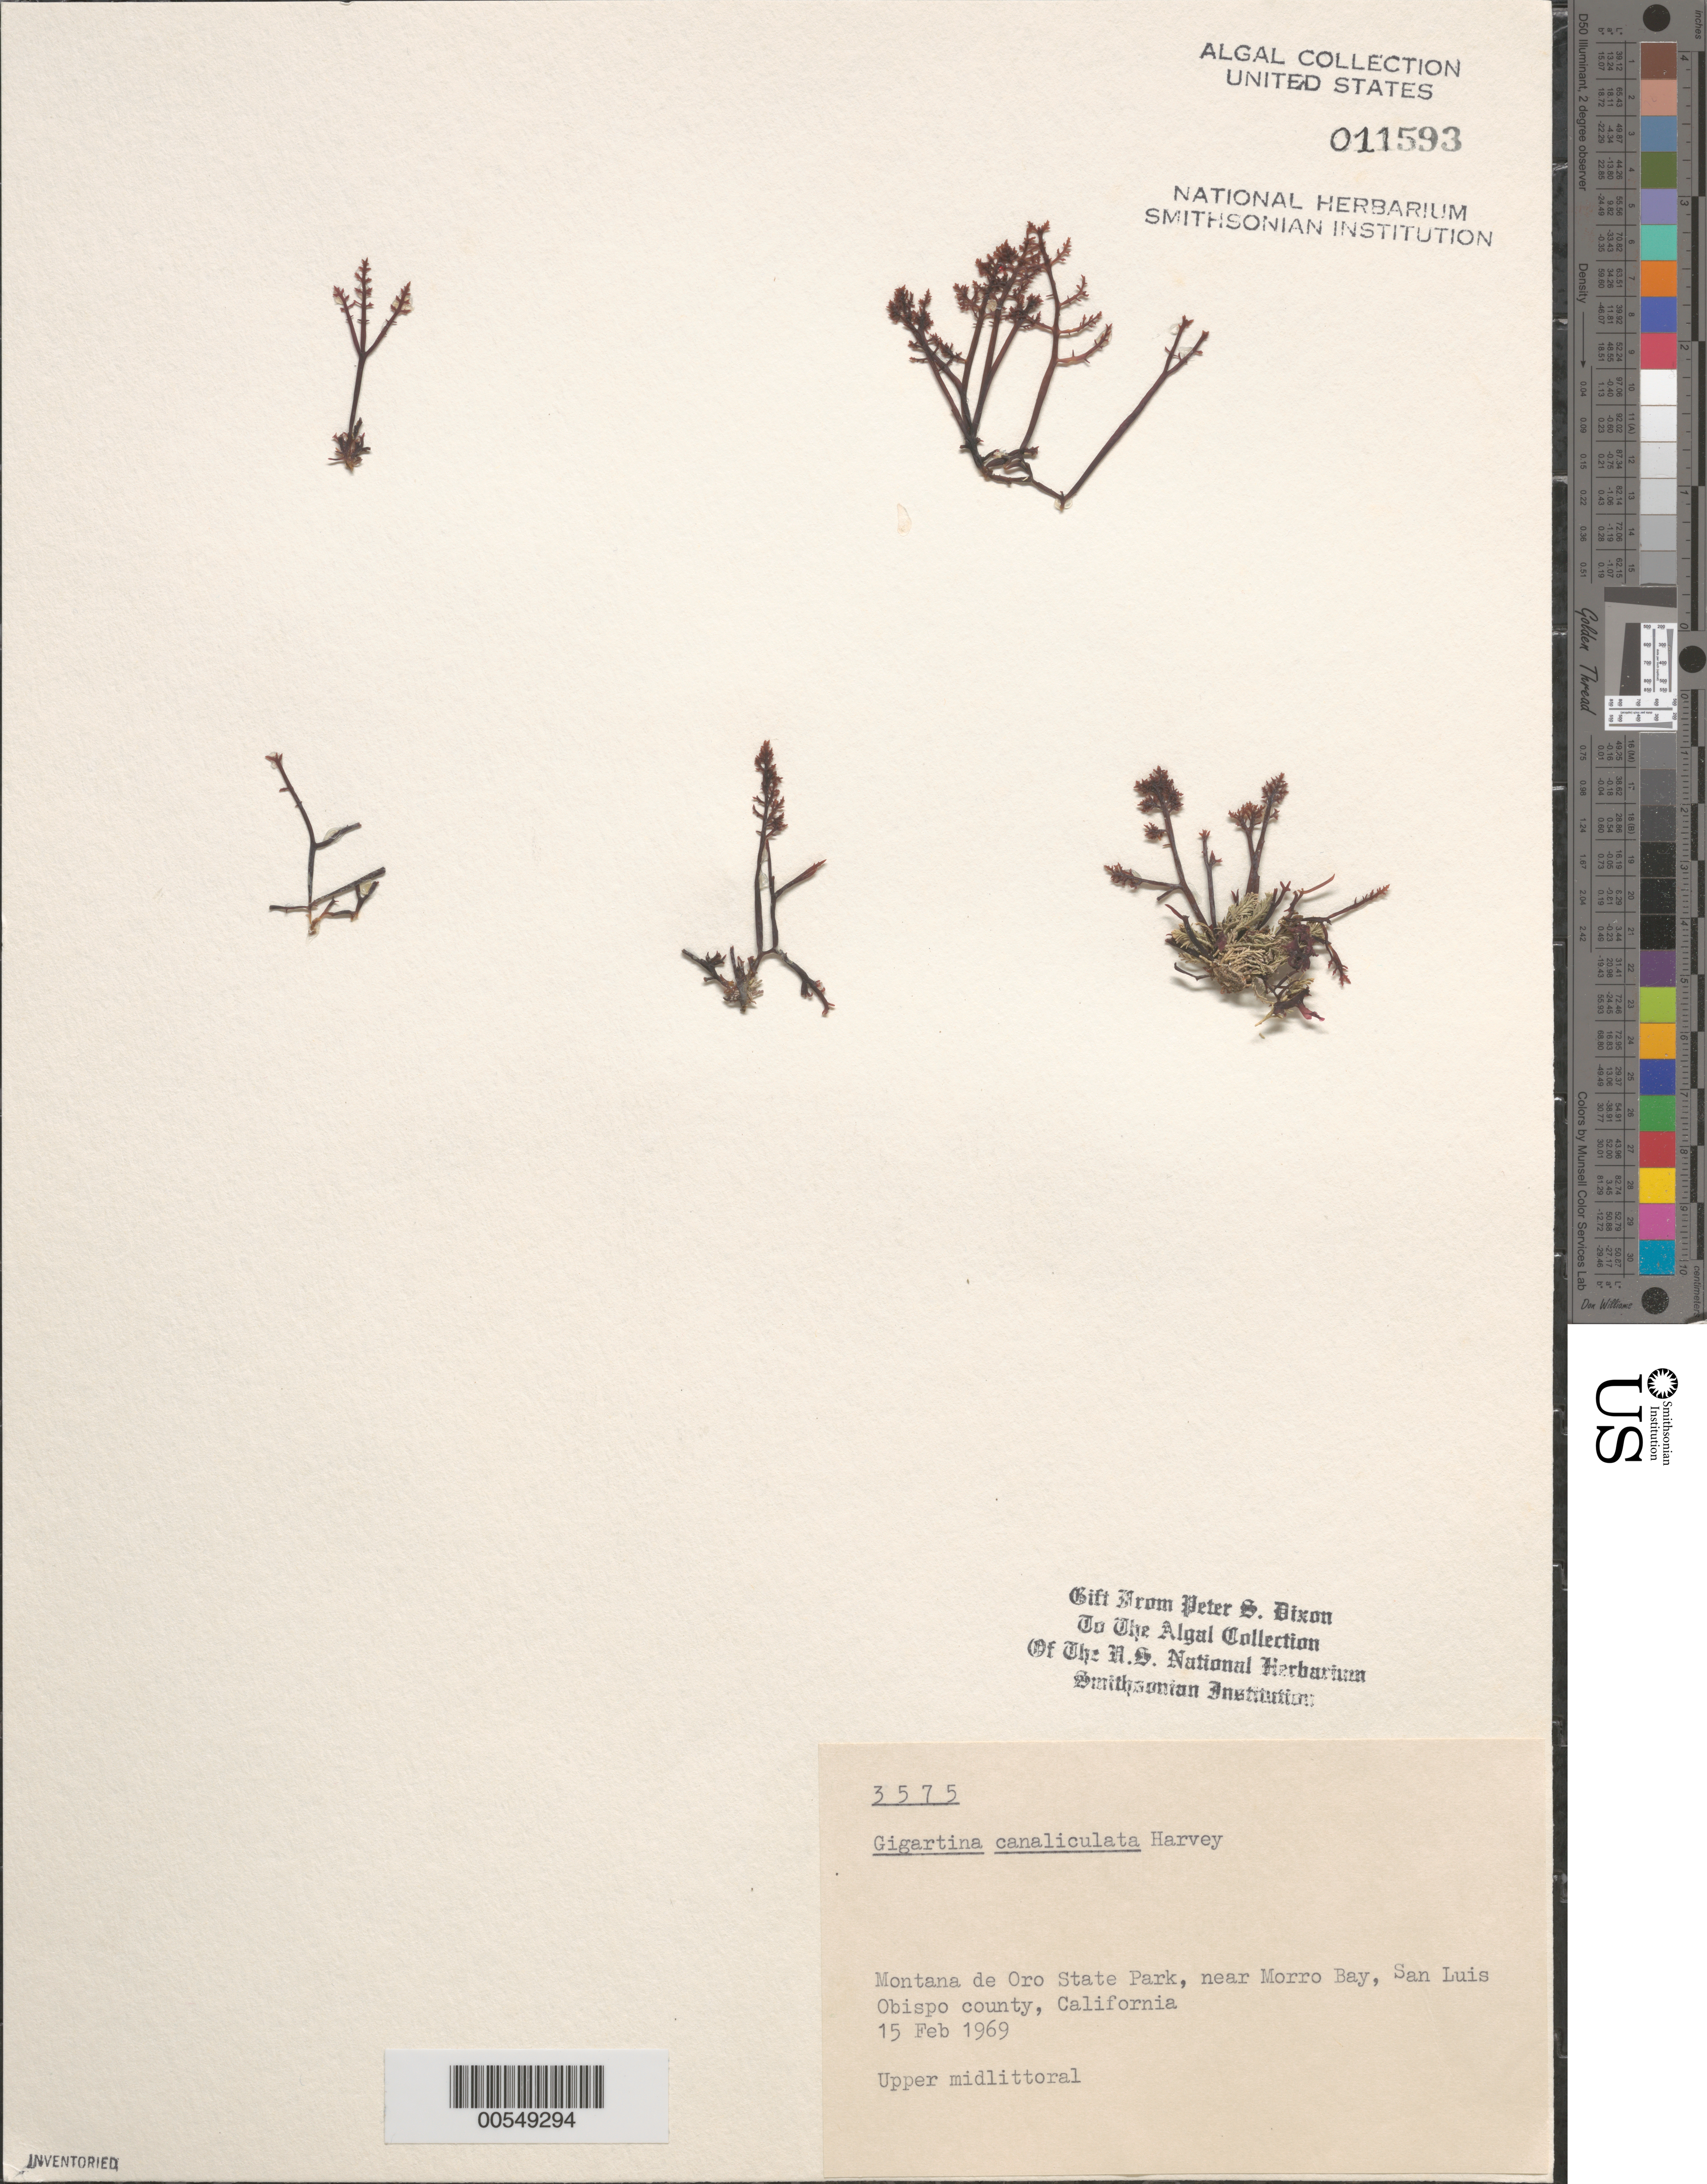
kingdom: Plantae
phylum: Rhodophyta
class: Florideophyceae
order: Gigartinales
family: Gigartinaceae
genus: Chondracanthus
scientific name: Chondracanthus canaliculatus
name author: (Harv.) Guiry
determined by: Algae name updating Project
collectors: P. S. Dixon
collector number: PSD 3575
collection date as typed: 15 Feb 1969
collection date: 1969-02-15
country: United States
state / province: California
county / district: San Luis Obispo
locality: Montana de Oro State Park, near Morro Bay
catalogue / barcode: US 11593